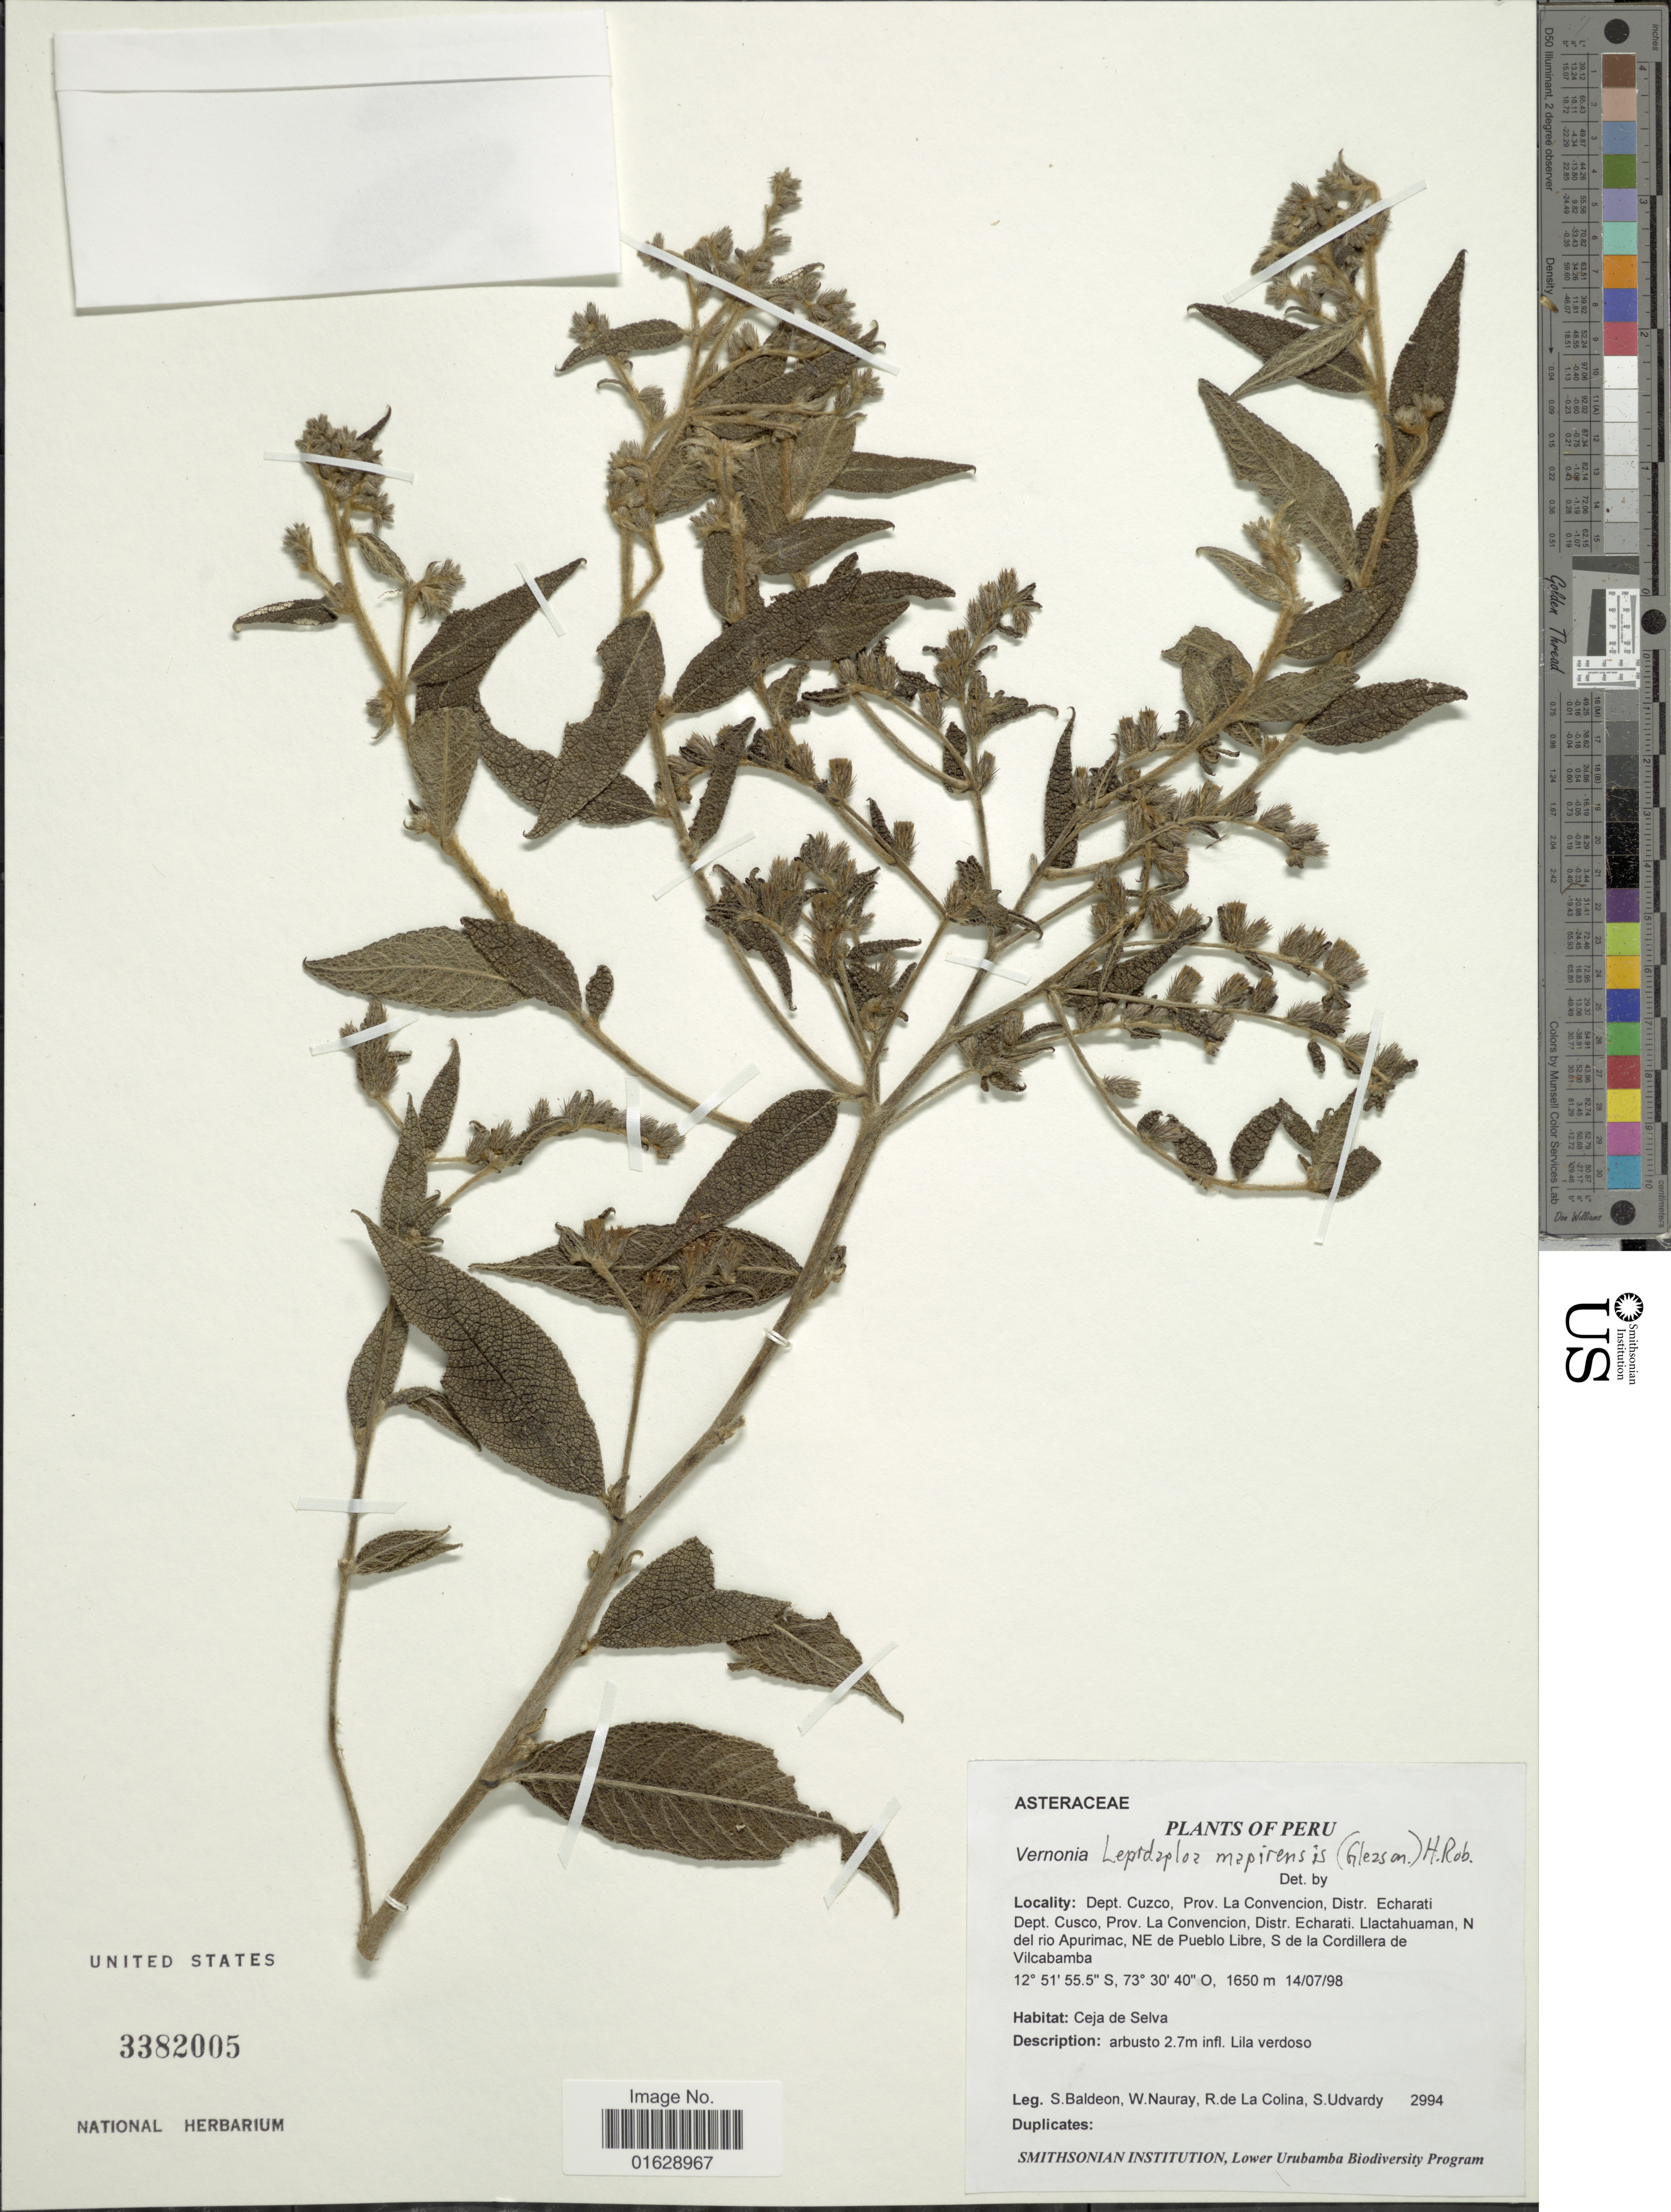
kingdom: Plantae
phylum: Tracheophyta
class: Magnoliopsida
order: Asterales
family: Asteraceae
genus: Lepidaploa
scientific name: Lepidaploa mapirensis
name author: (Gleason) H. Rob.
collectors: S. Baldeon, W. Nauray, R. de La Colina & S. Udvardy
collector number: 2994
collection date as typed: Transcribed d/m/y: 14/7/98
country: Peru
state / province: Cusco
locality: Prov. La Convencion, Distr. Echarati Dept. Cusco, Prov. La Convencion, Distr. Echarati. Llactahuaman, N del rio Apurimac, NE de Pueblo Libre, S de la Cordillera de Vilcabamba.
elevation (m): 1650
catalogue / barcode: US 3382005